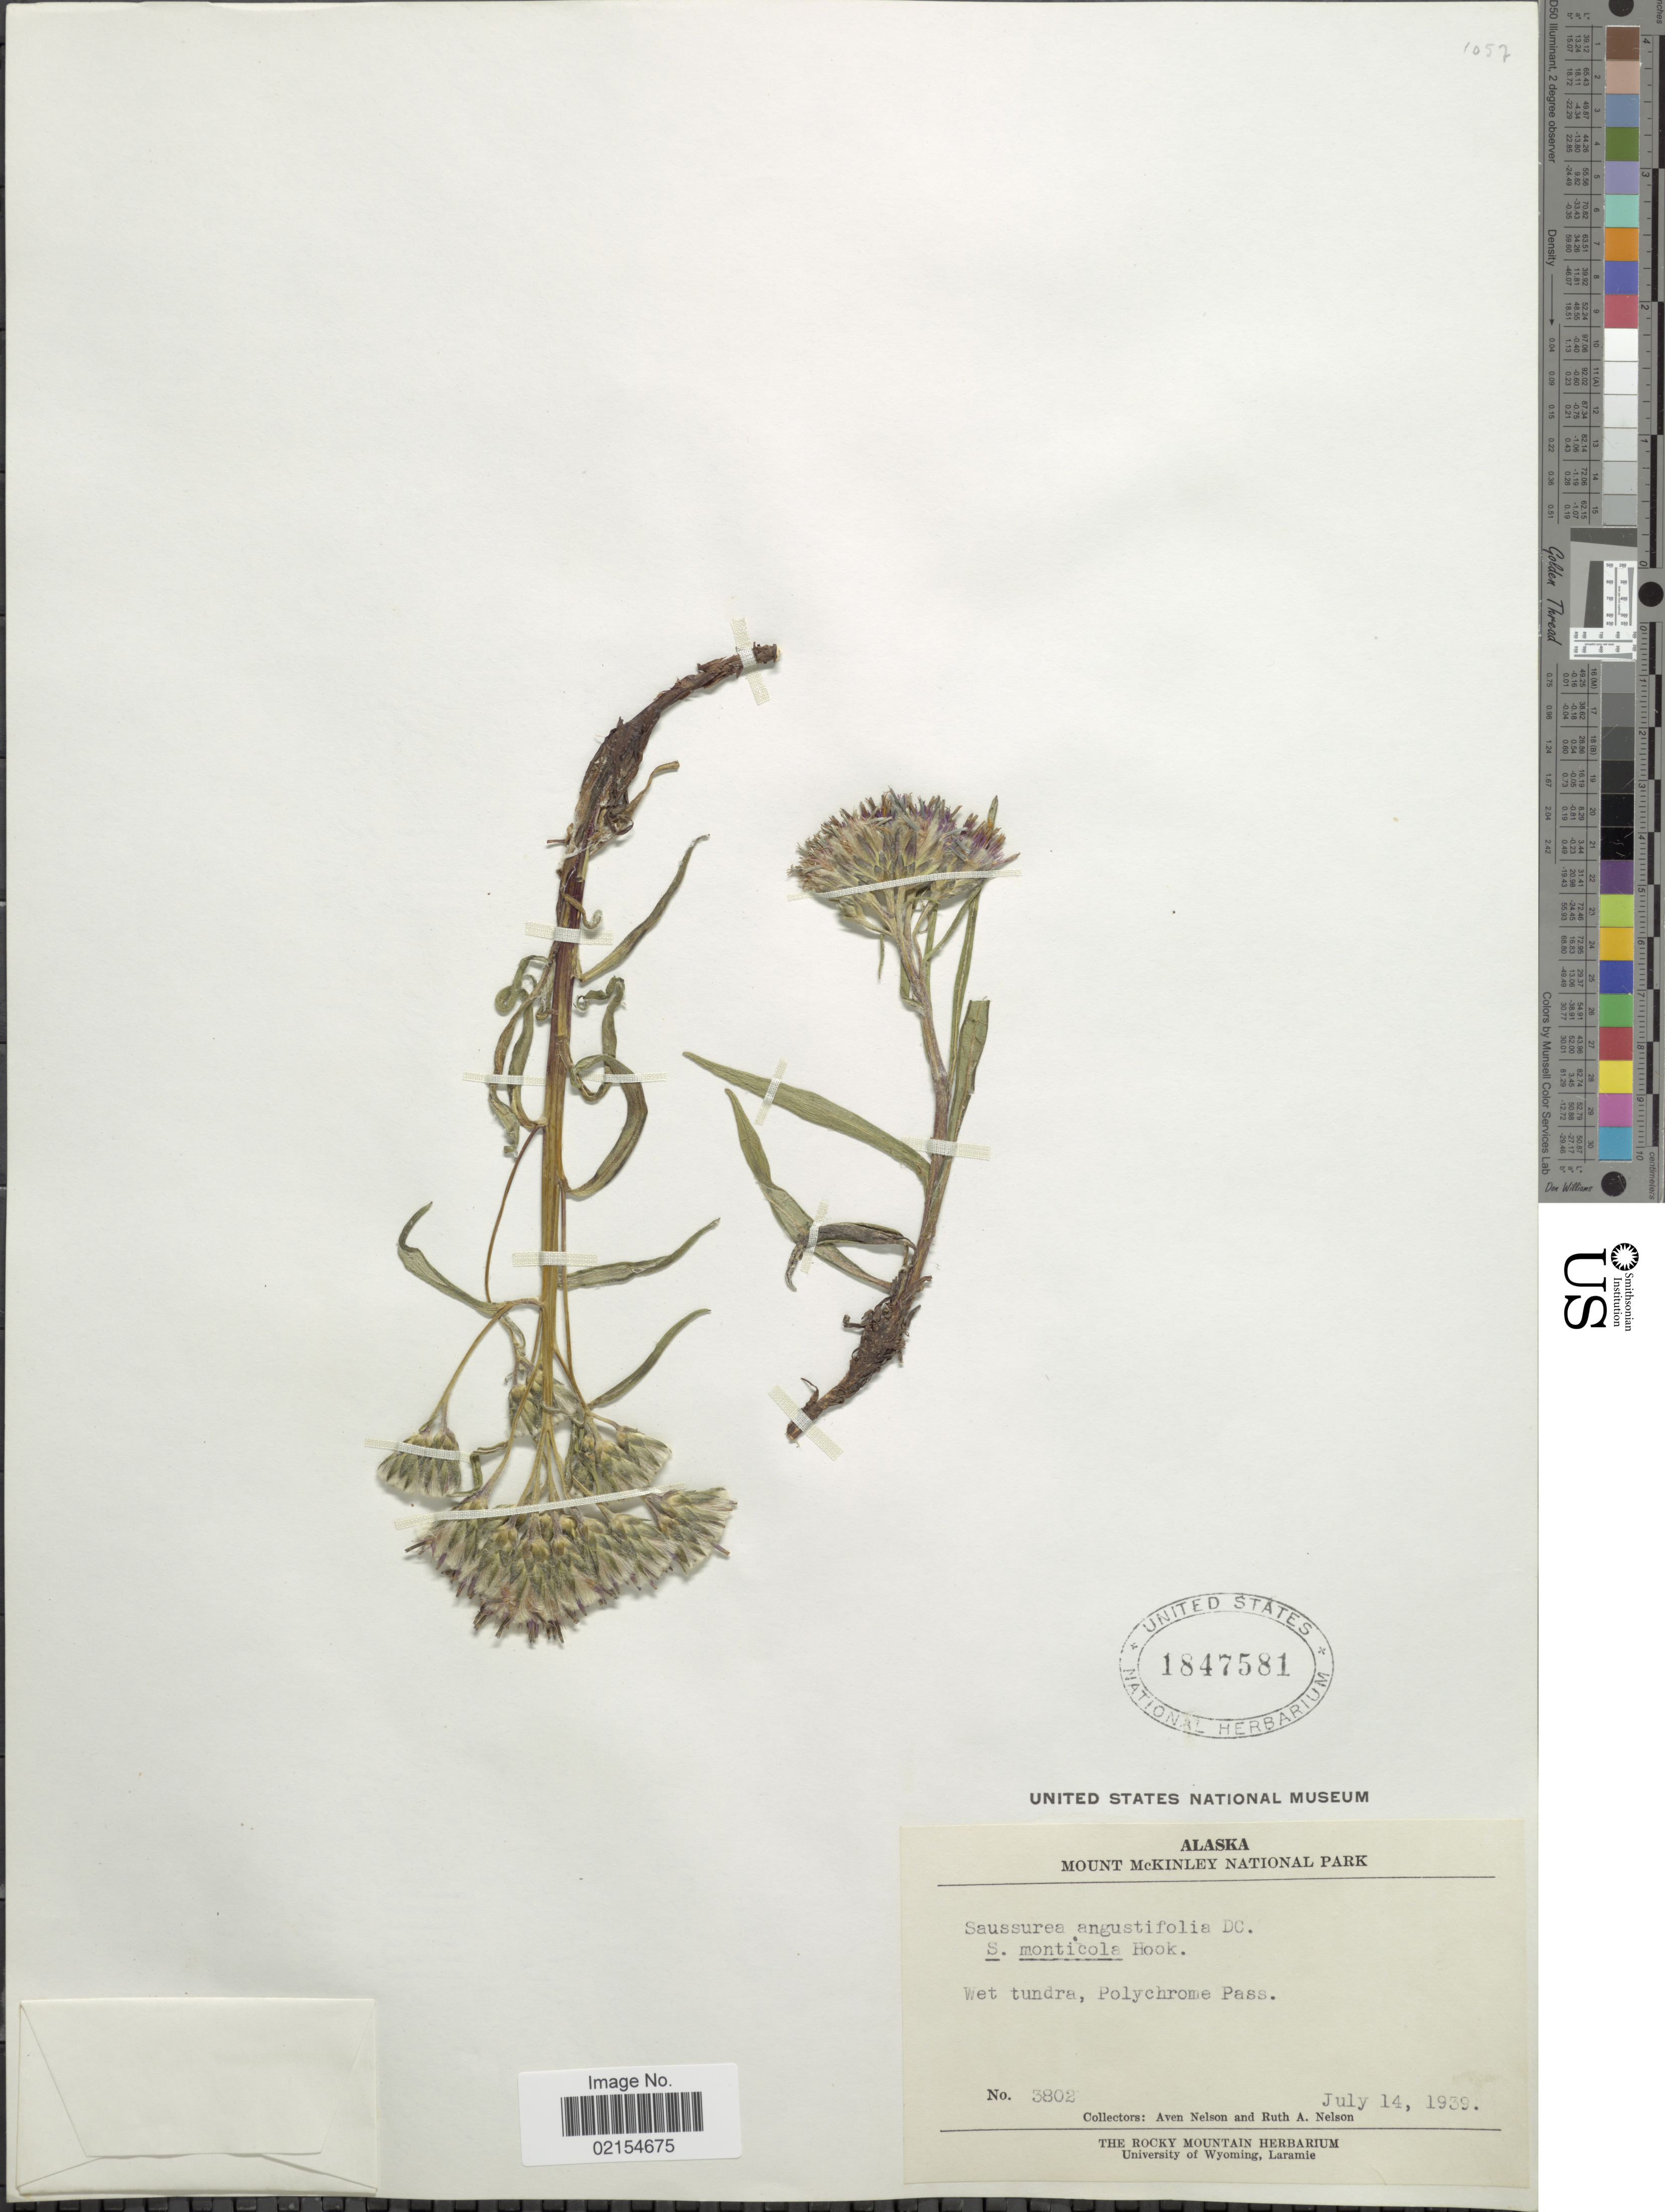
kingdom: Plantae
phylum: Tracheophyta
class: Magnoliopsida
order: Asterales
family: Asteraceae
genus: Saussurea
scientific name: Saussurea angustifolia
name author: (L.) DC.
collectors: A. Nelson & R. A. Nelson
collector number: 3802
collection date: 1939-07-14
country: United States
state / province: Alaska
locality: Mount McKinley National Park National Park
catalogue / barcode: US 1847581